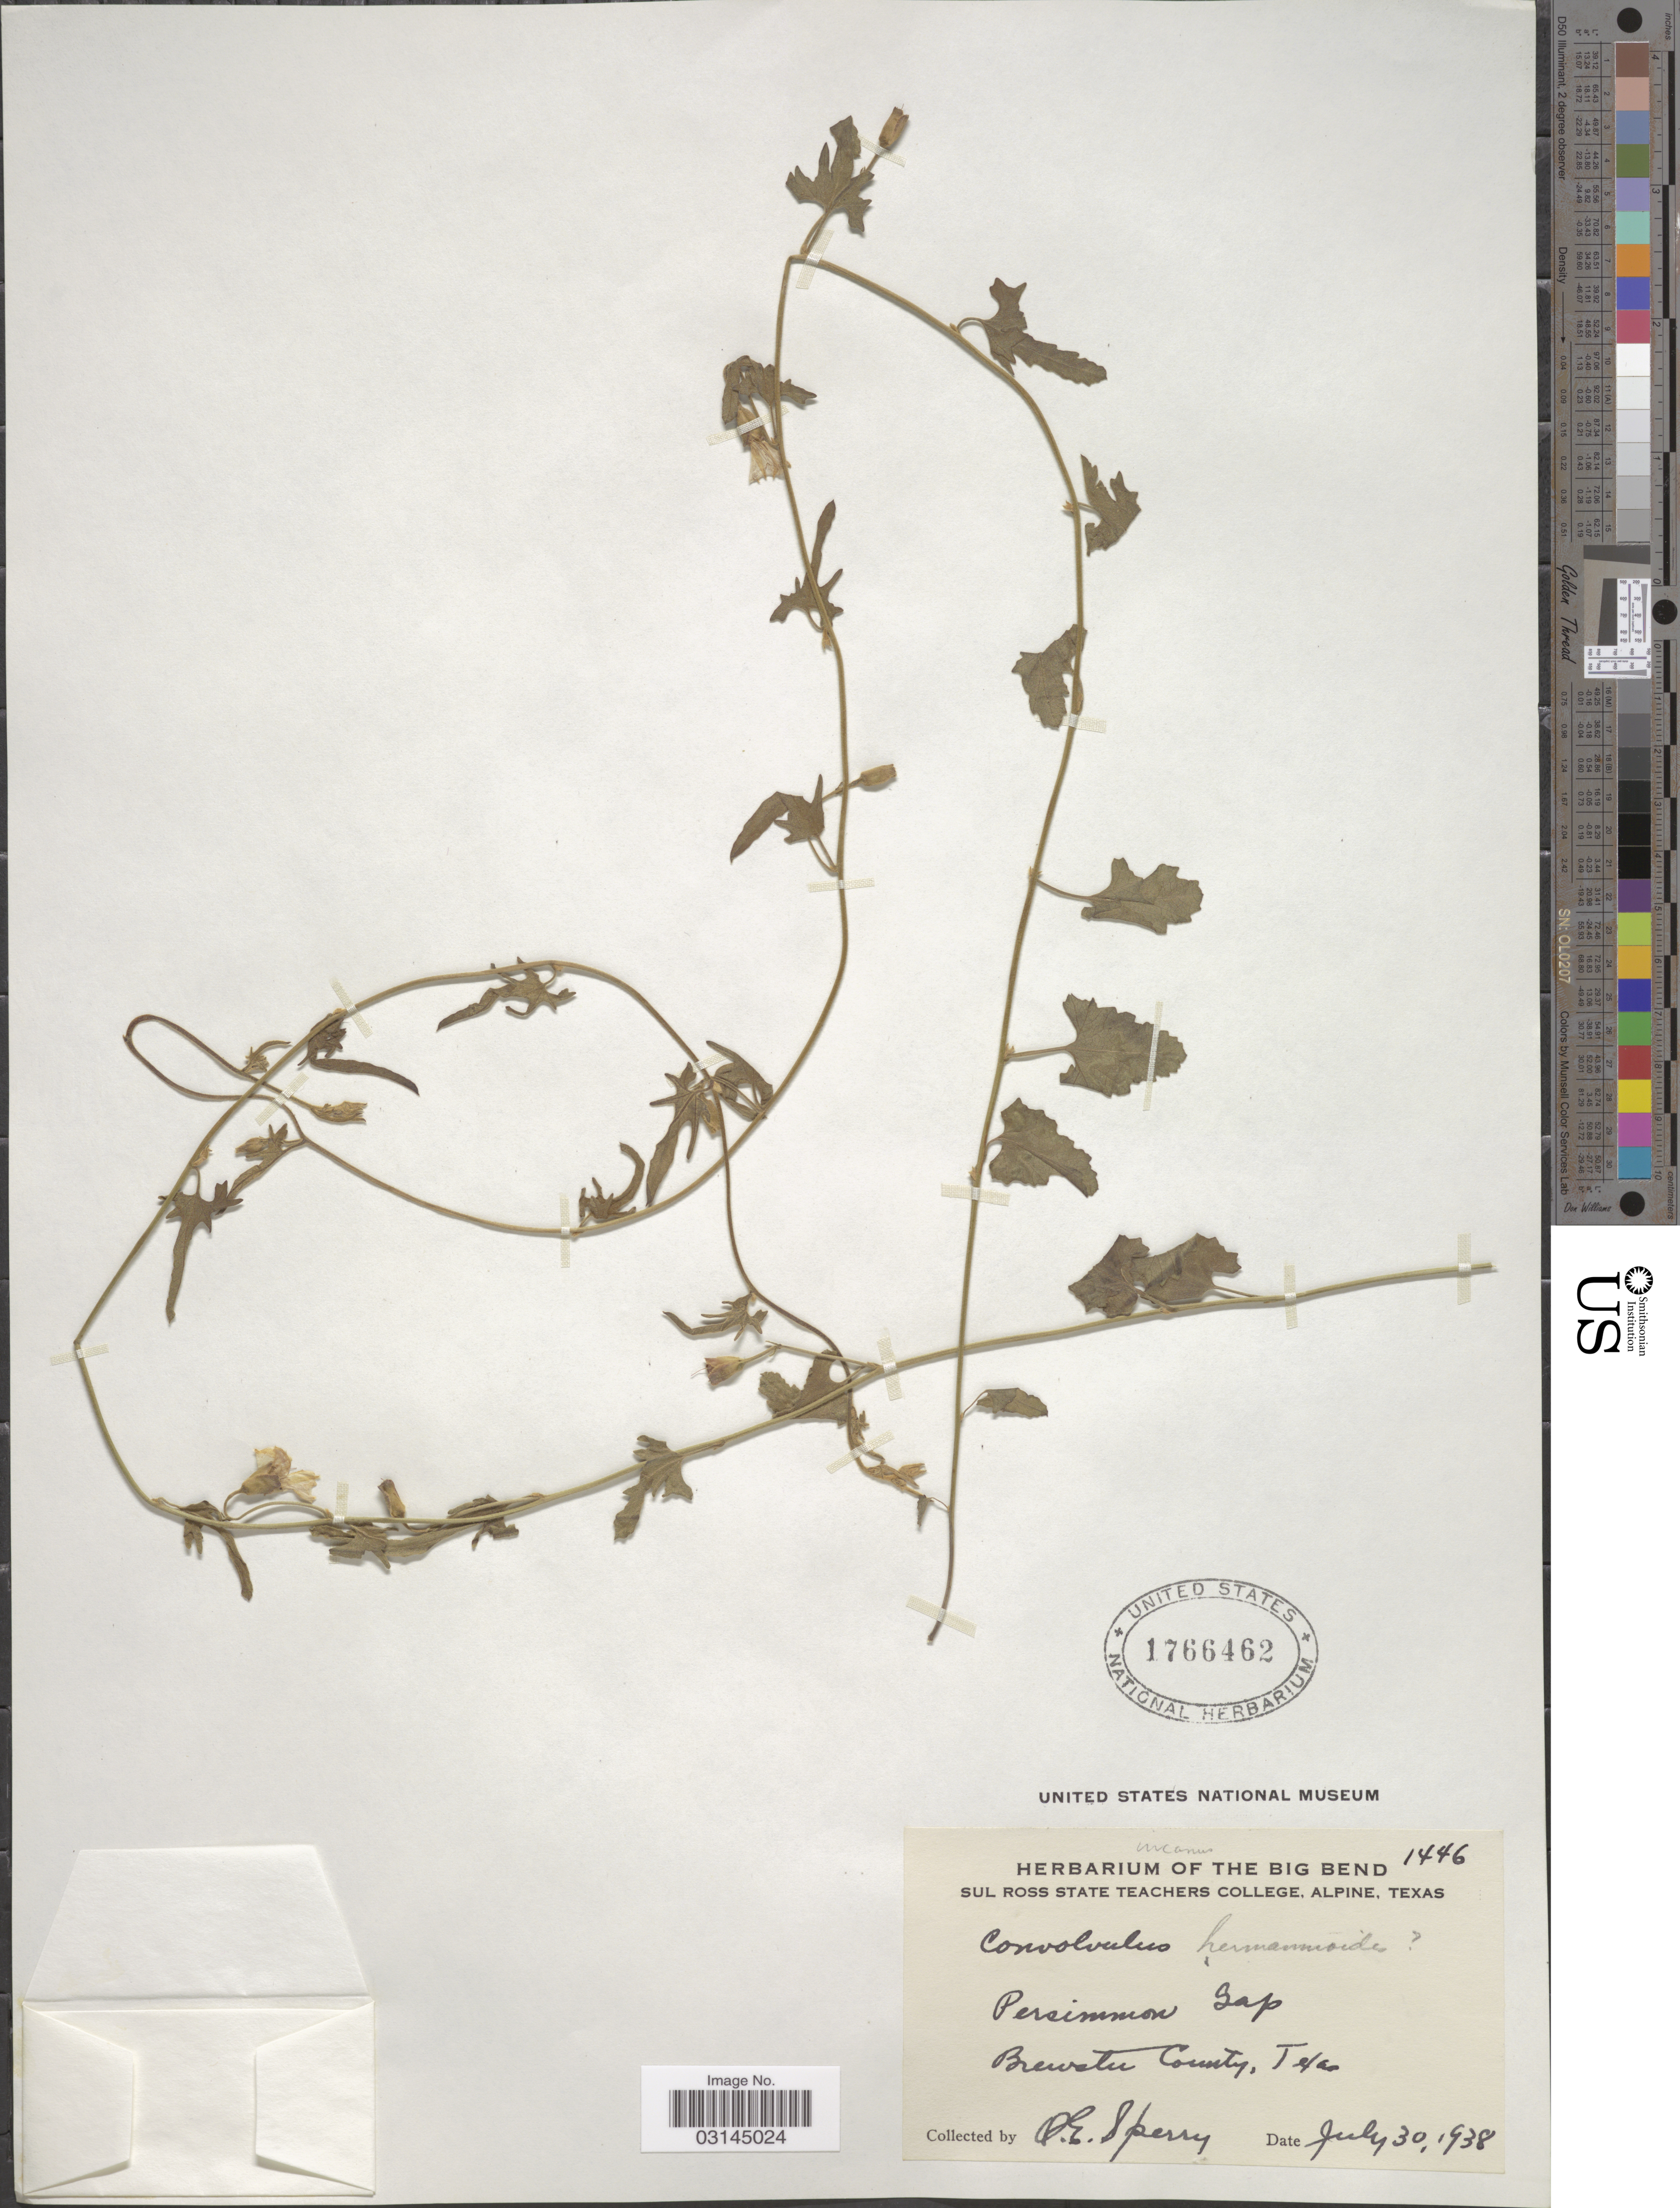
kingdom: Plantae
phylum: Tracheophyta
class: Magnoliopsida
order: Solanales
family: Convolvulaceae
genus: Convolvulus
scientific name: Convolvulus incanus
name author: Vahl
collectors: O. E. Sperry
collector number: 1446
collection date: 1938-07-30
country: United States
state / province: Texas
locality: Persimmon Gap. Brewster County.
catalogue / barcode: US 1766462